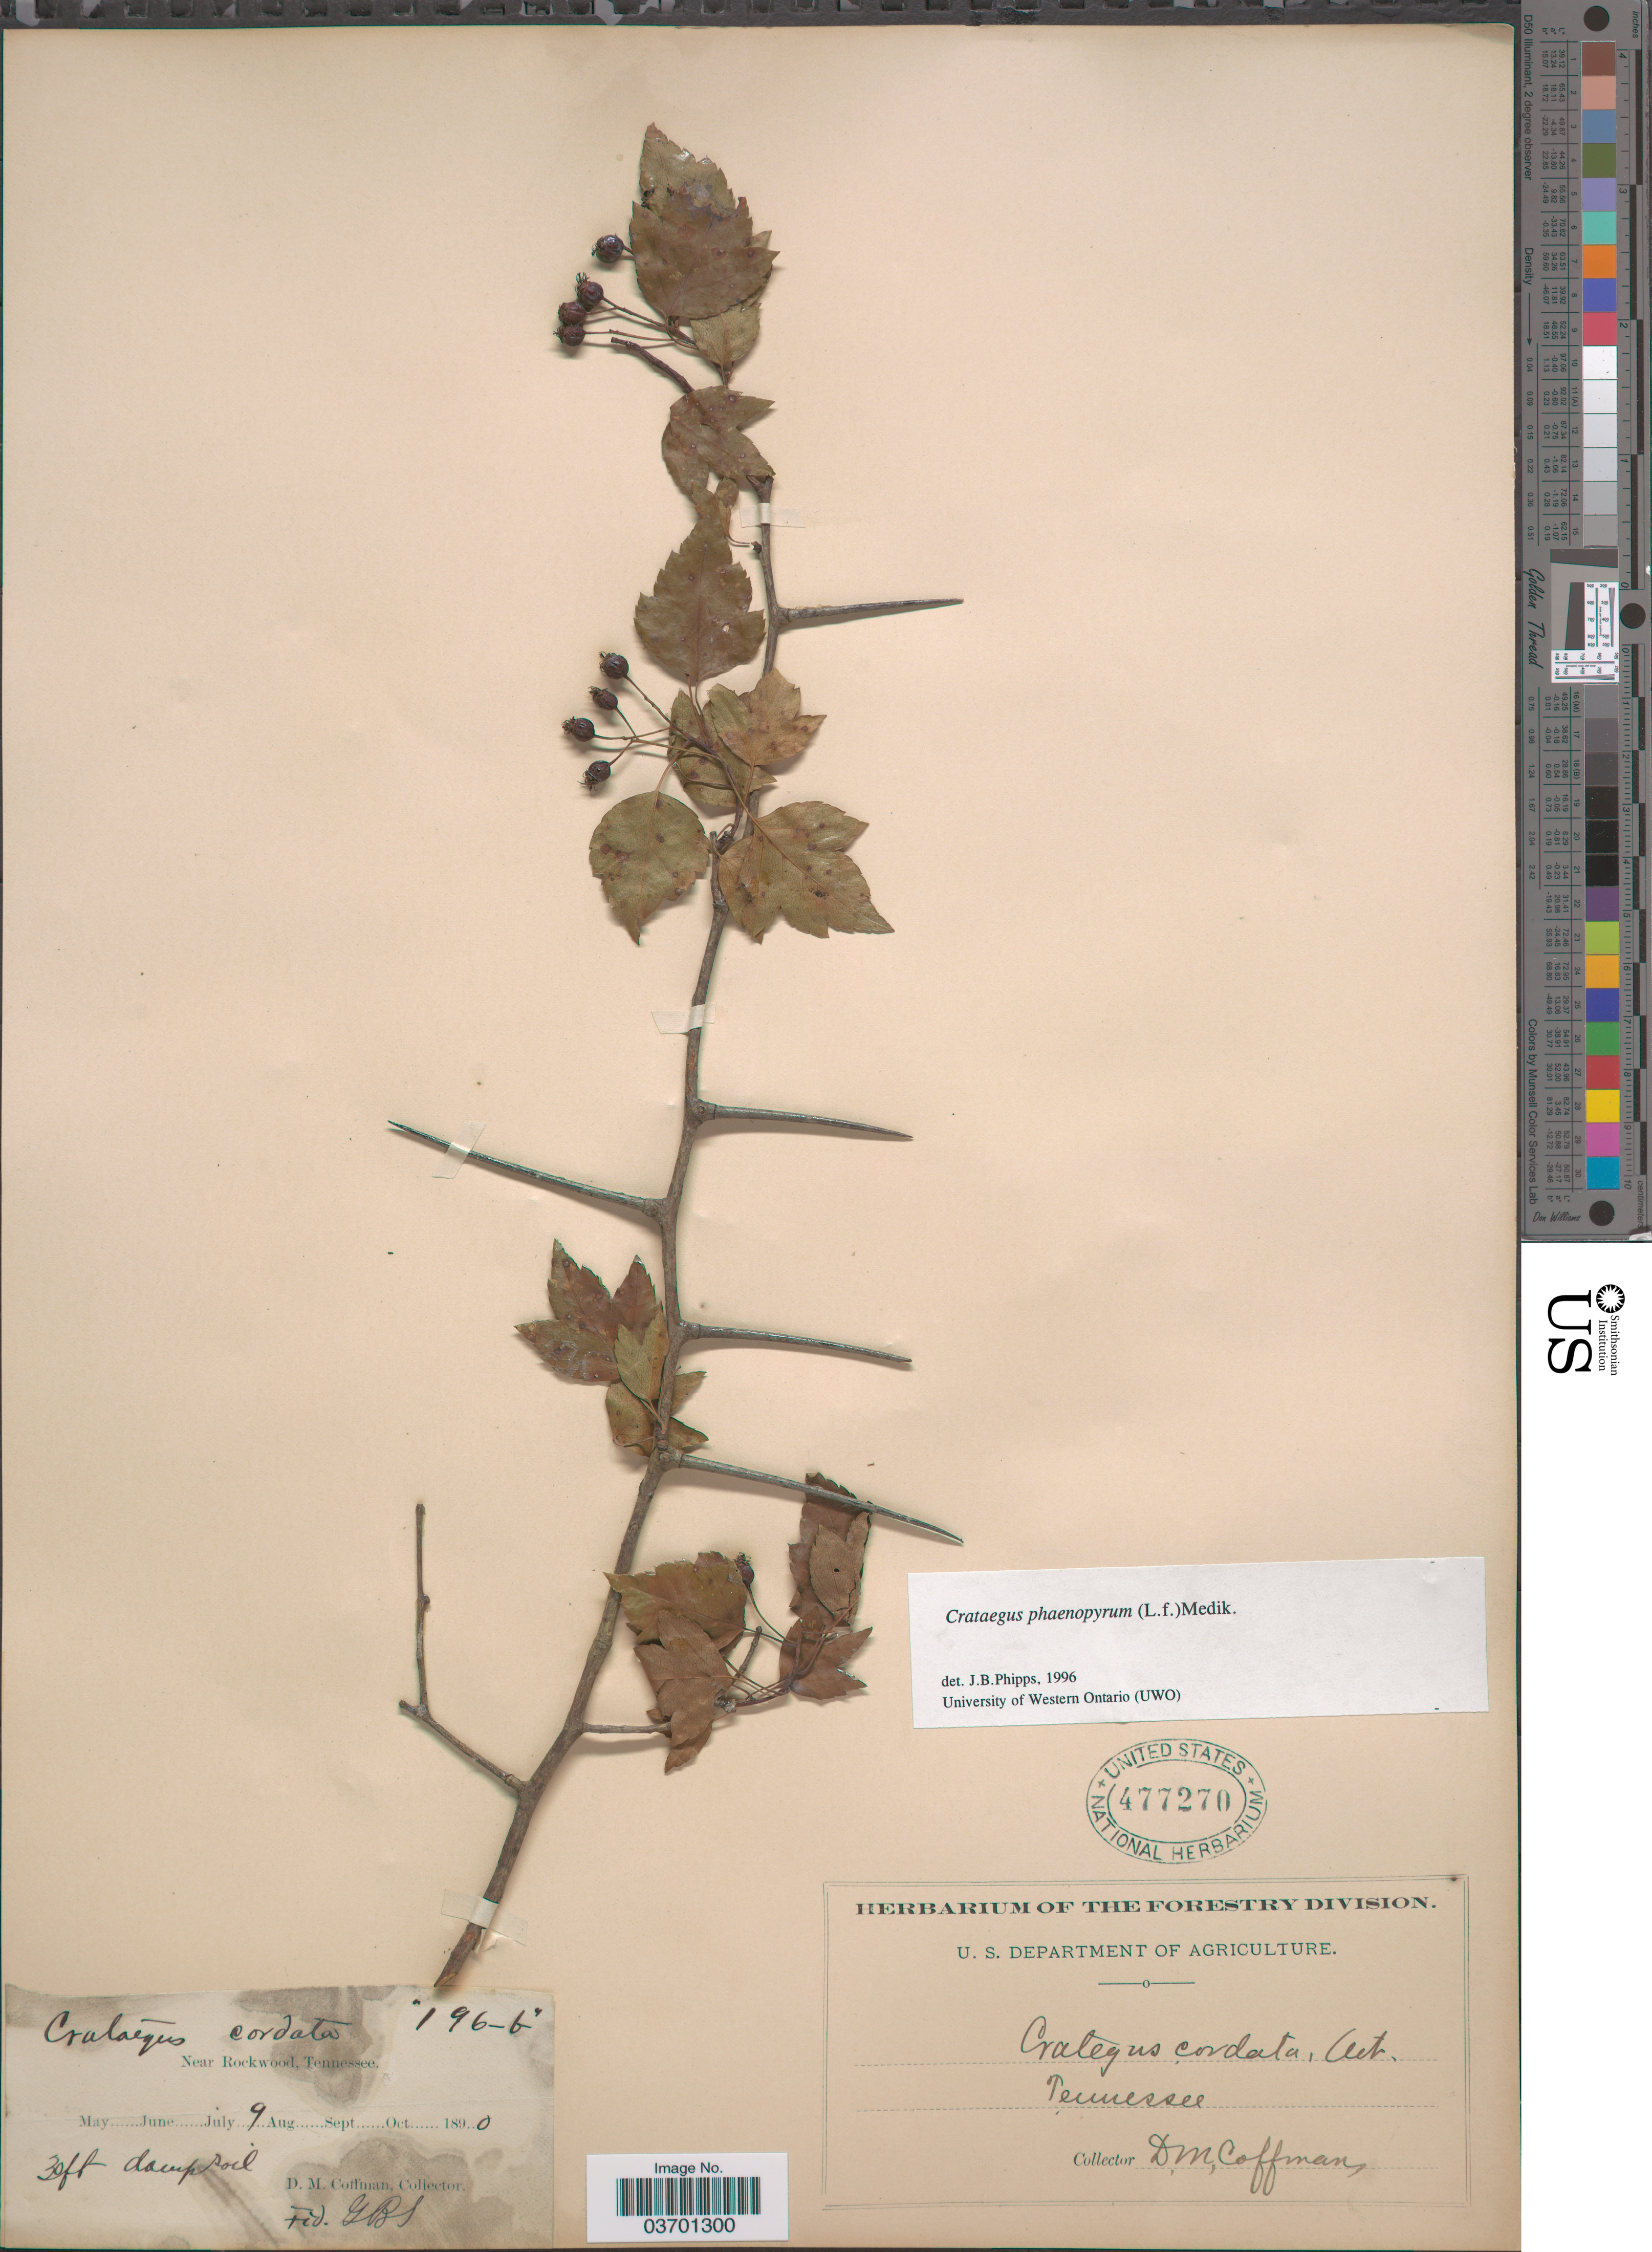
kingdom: Plantae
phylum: Tracheophyta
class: Magnoliopsida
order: Rosales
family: Rosaceae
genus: Crataegus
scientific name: Crataegus phaenopyrum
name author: (L. f.) Medik.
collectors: D. M. Coffman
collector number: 196-6*?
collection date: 1890-07-09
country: United States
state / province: Tennessee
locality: Near Rockwood.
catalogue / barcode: US 477270